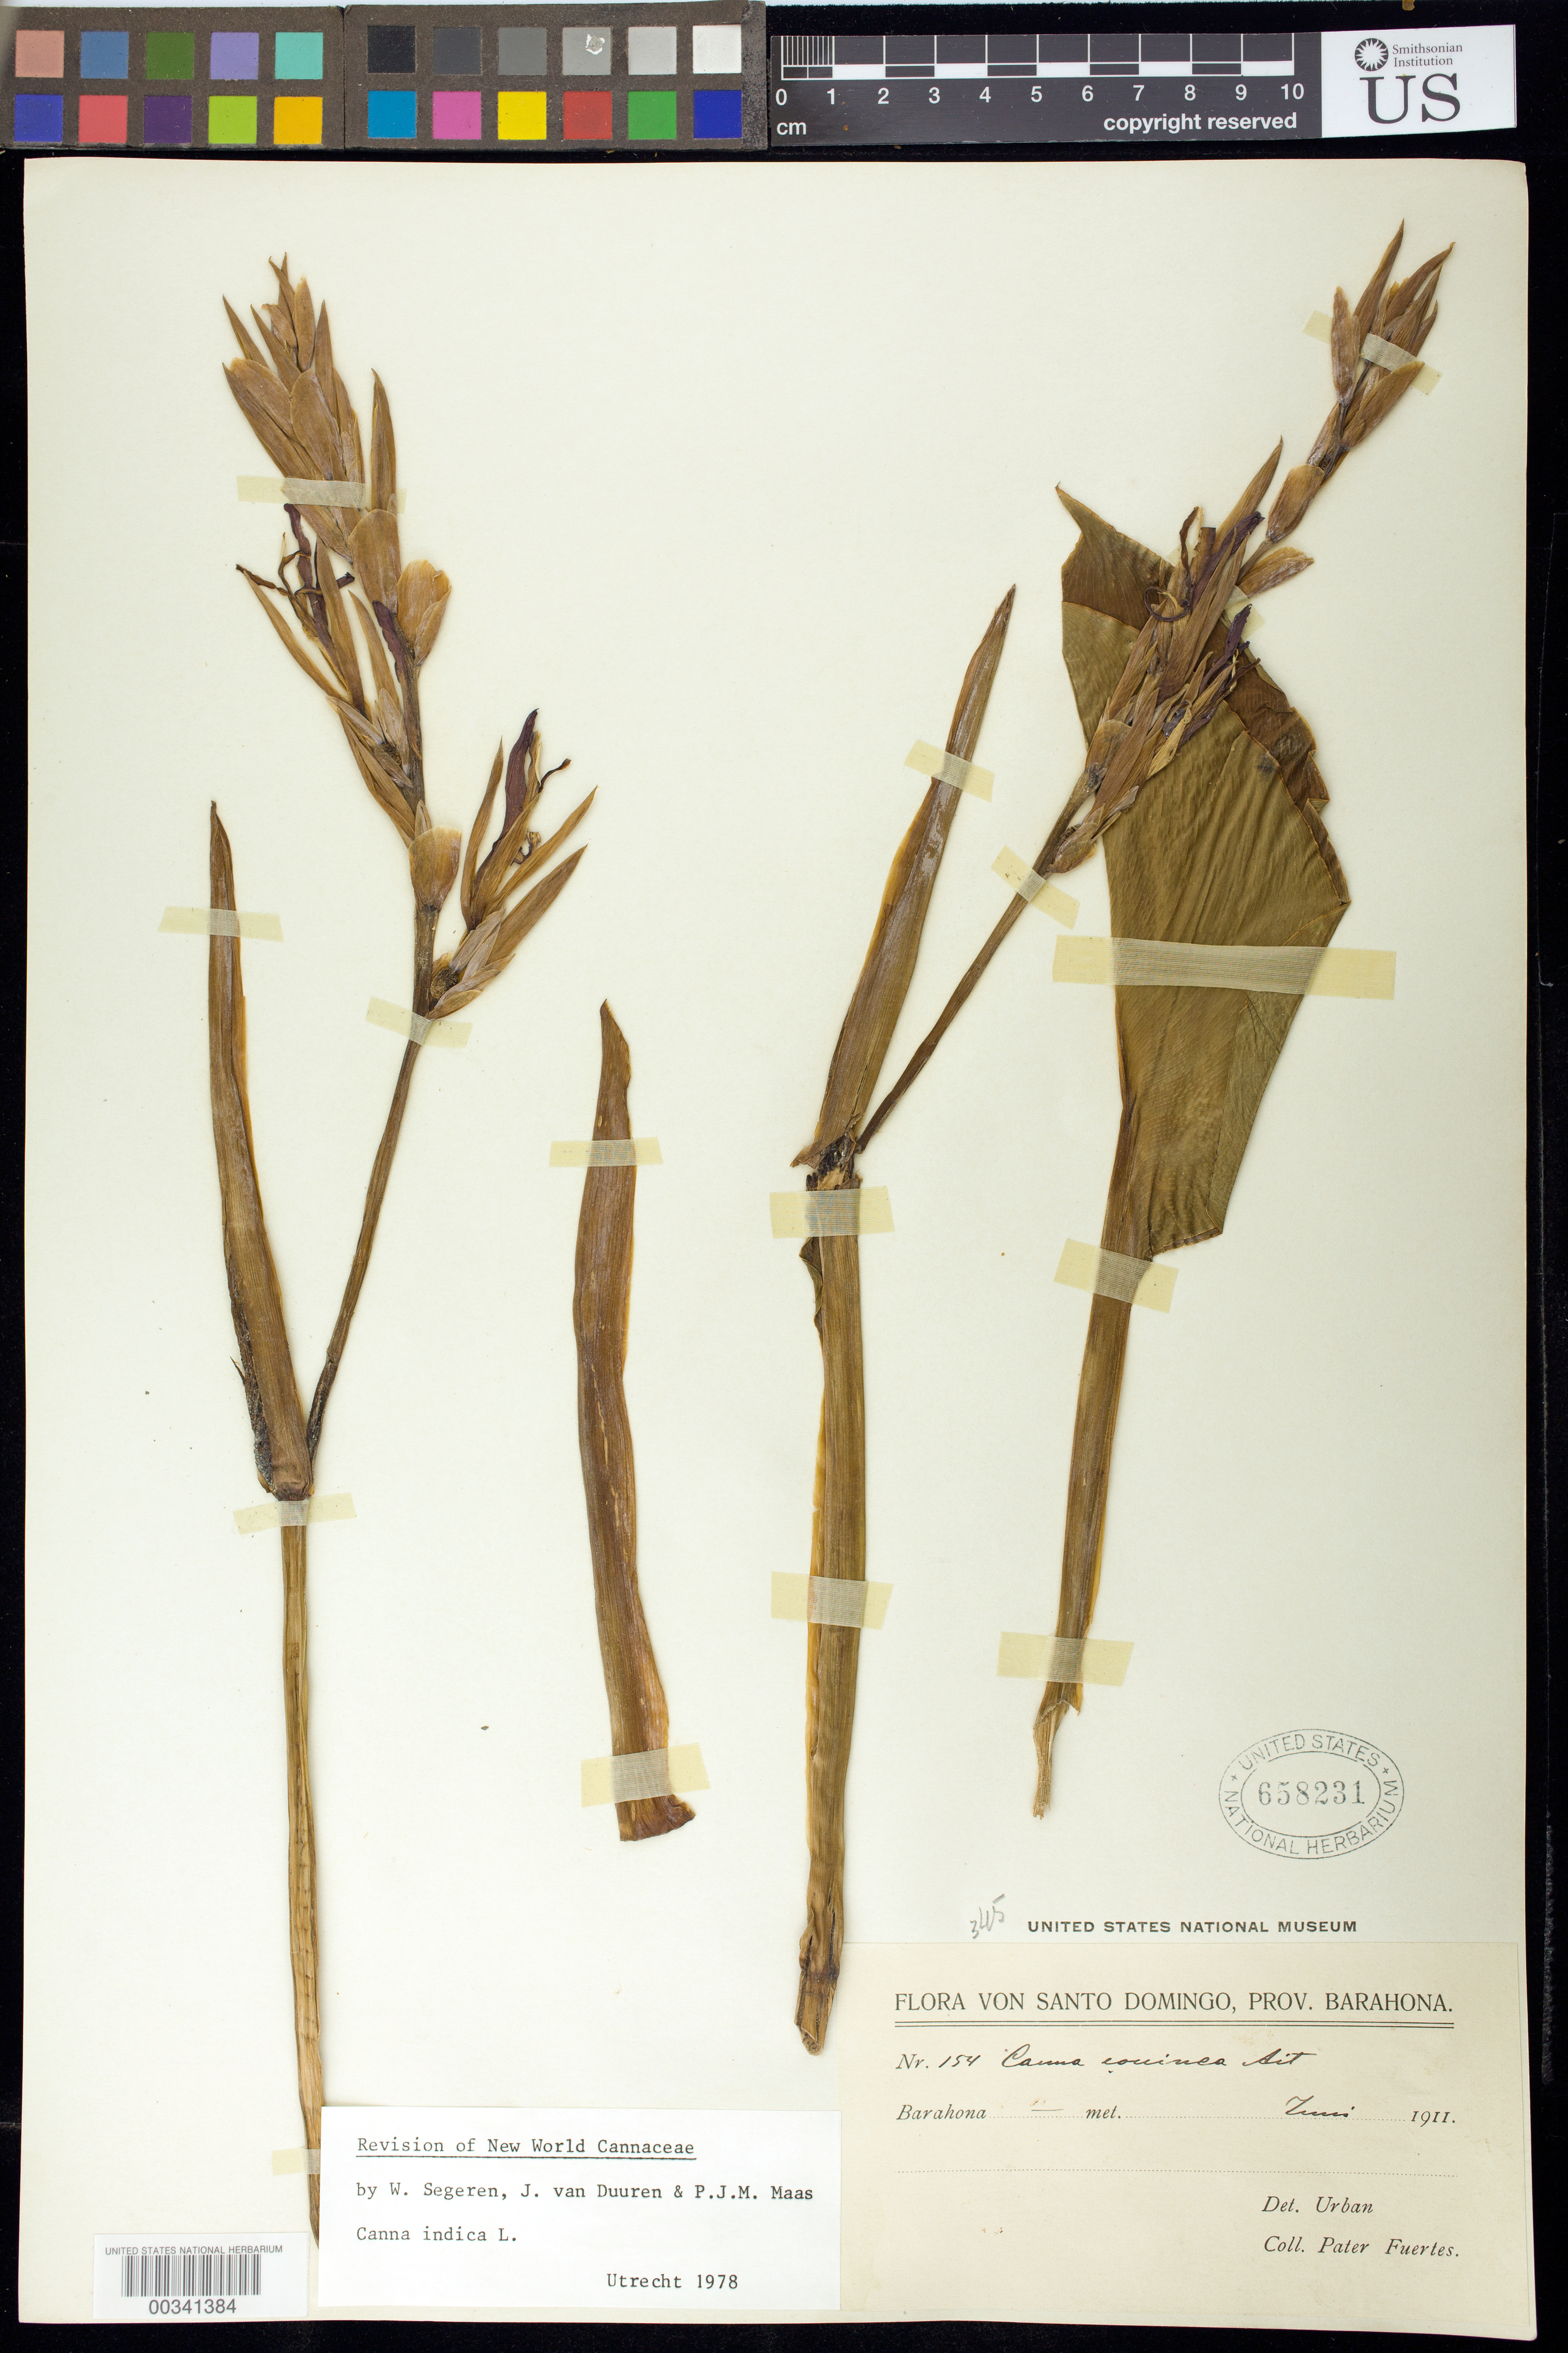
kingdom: Plantae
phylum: Tracheophyta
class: Liliopsida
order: Zingiberales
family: Cannaceae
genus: Canna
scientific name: Canna indica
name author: L.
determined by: Segeren, W.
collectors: M. D. Fuertes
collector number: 154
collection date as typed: Jun 1911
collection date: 1911-06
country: Dominican Republic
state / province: Barahona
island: Hispaniola Island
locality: Barahona, flora von santo domingo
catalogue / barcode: US 658231